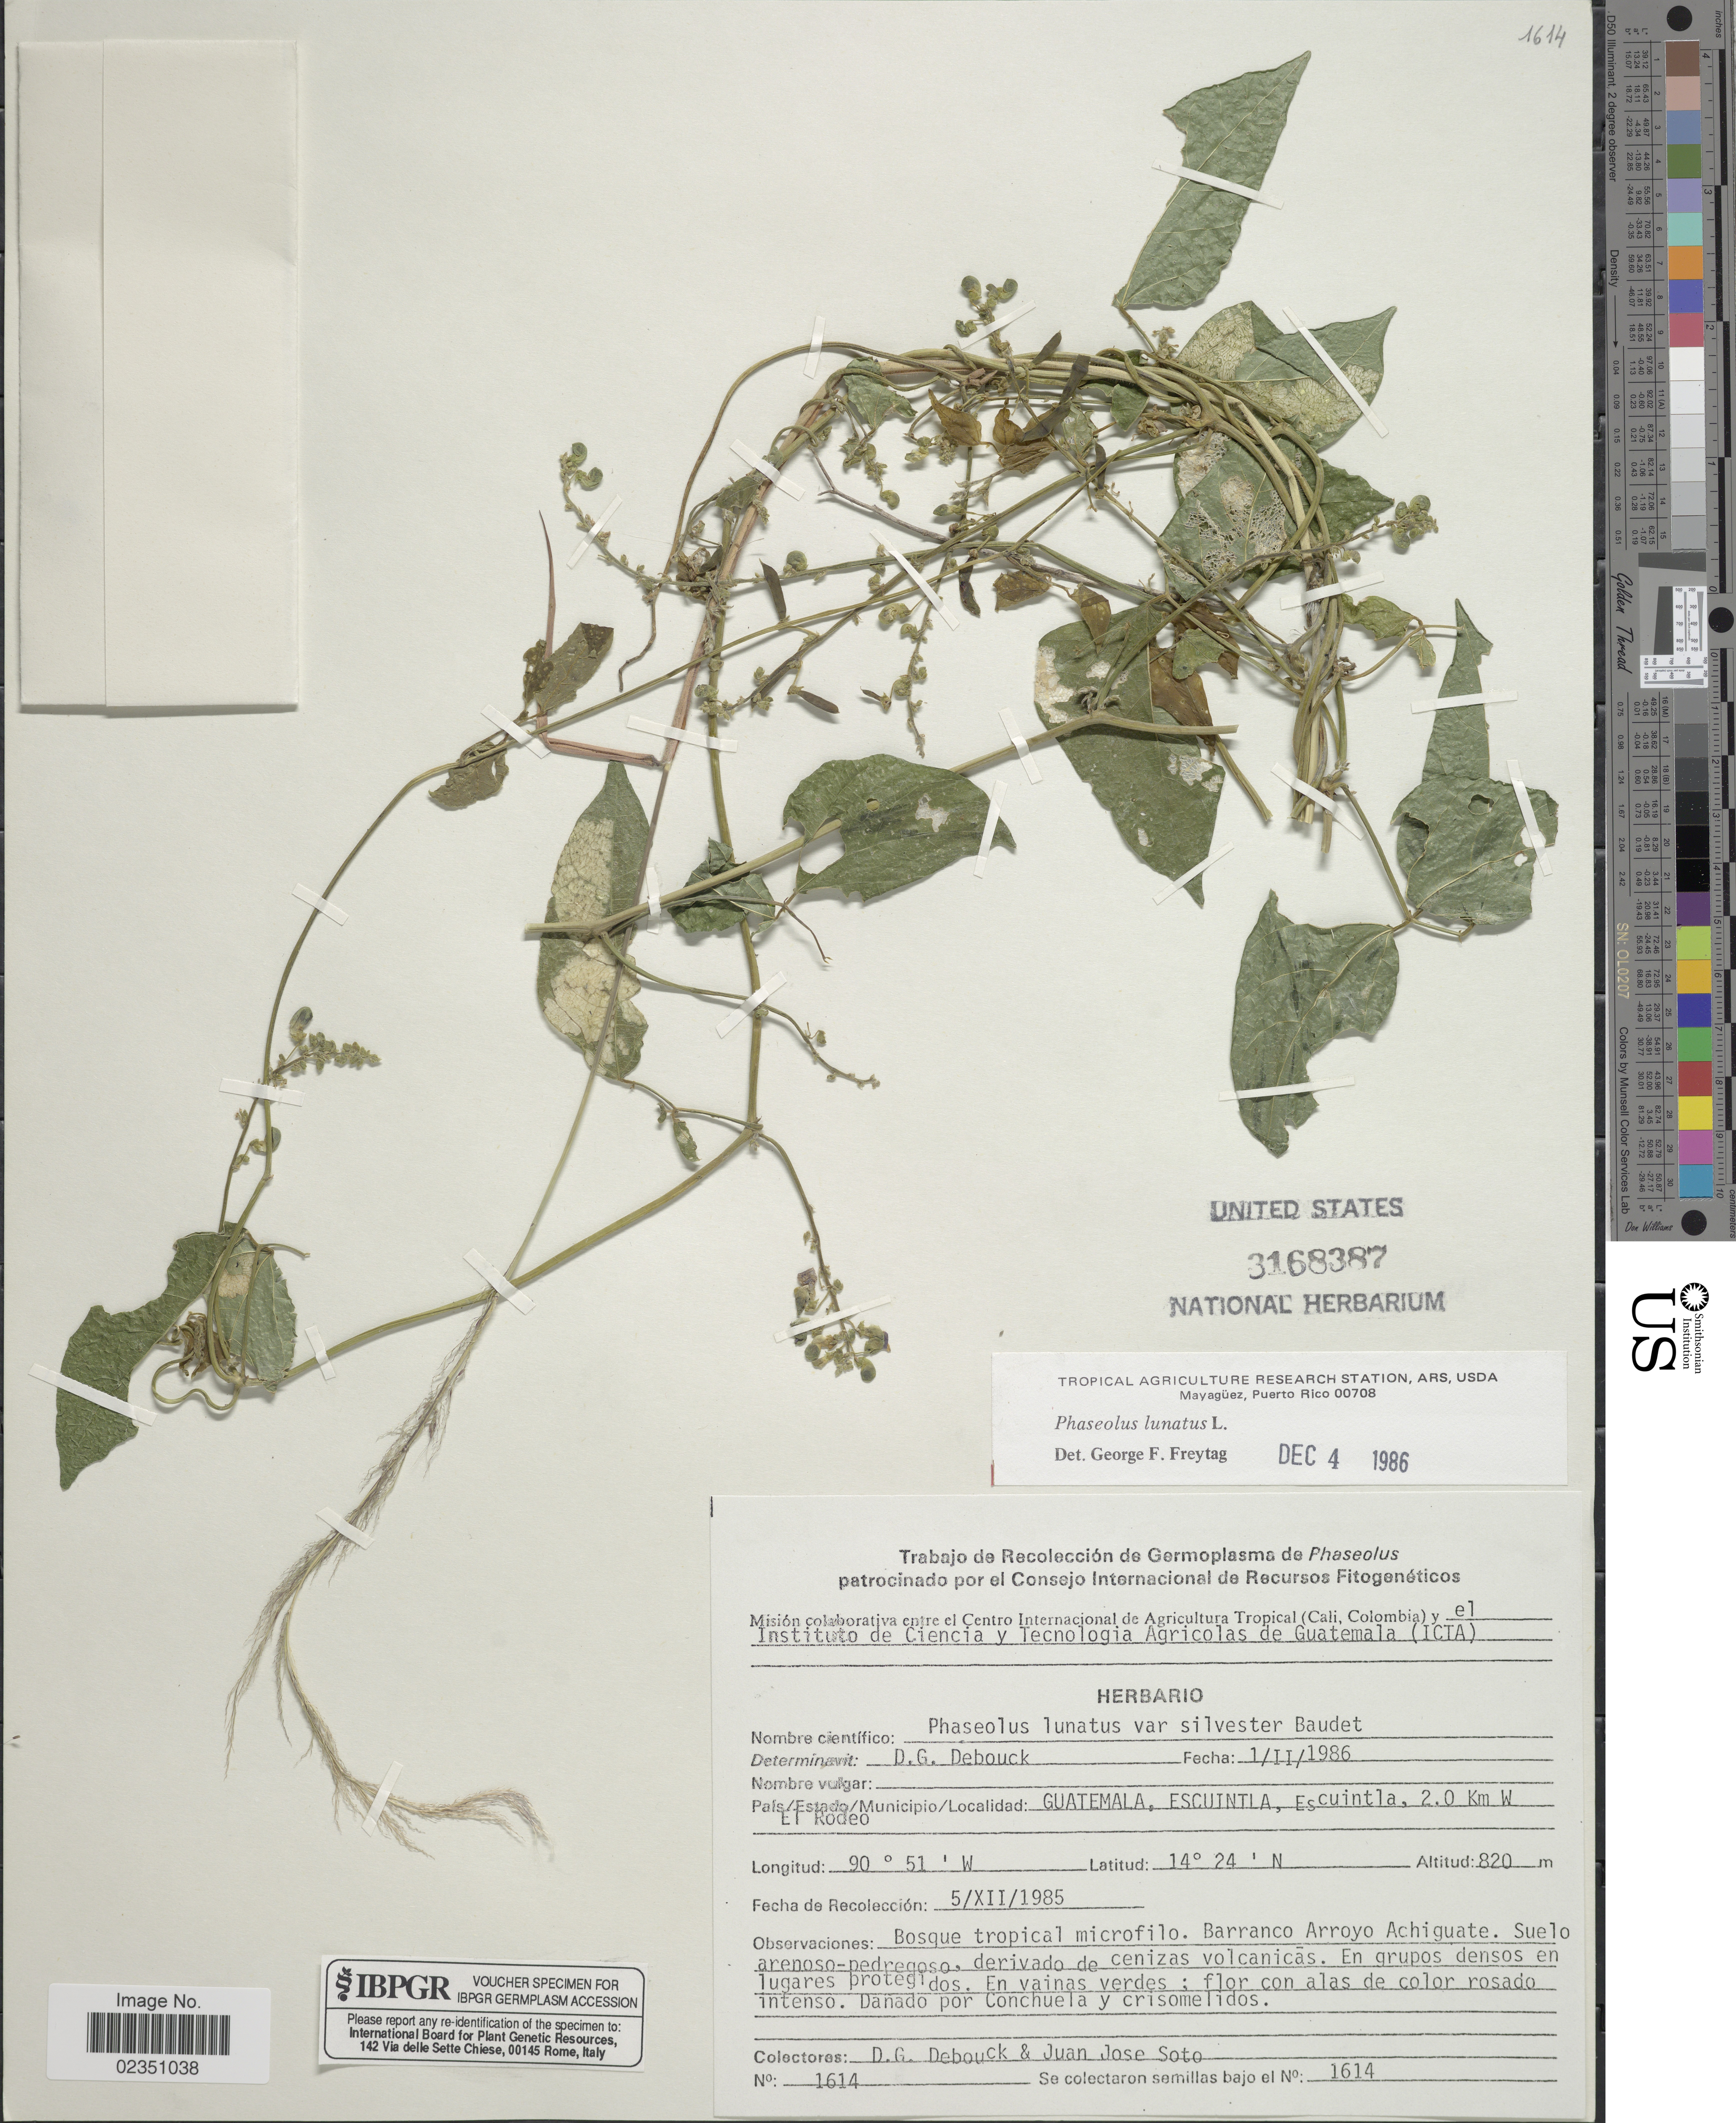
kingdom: Plantae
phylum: Tracheophyta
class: Magnoliopsida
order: Fabales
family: Fabaceae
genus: Phaseolus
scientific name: Phaseolus lunatus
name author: L.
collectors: D. Debouck & J. Soto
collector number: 1614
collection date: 1985-12-05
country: Guatemala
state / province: Escuintla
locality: Escuintla, 2.0 Km W El Rodeo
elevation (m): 820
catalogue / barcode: US 3168387